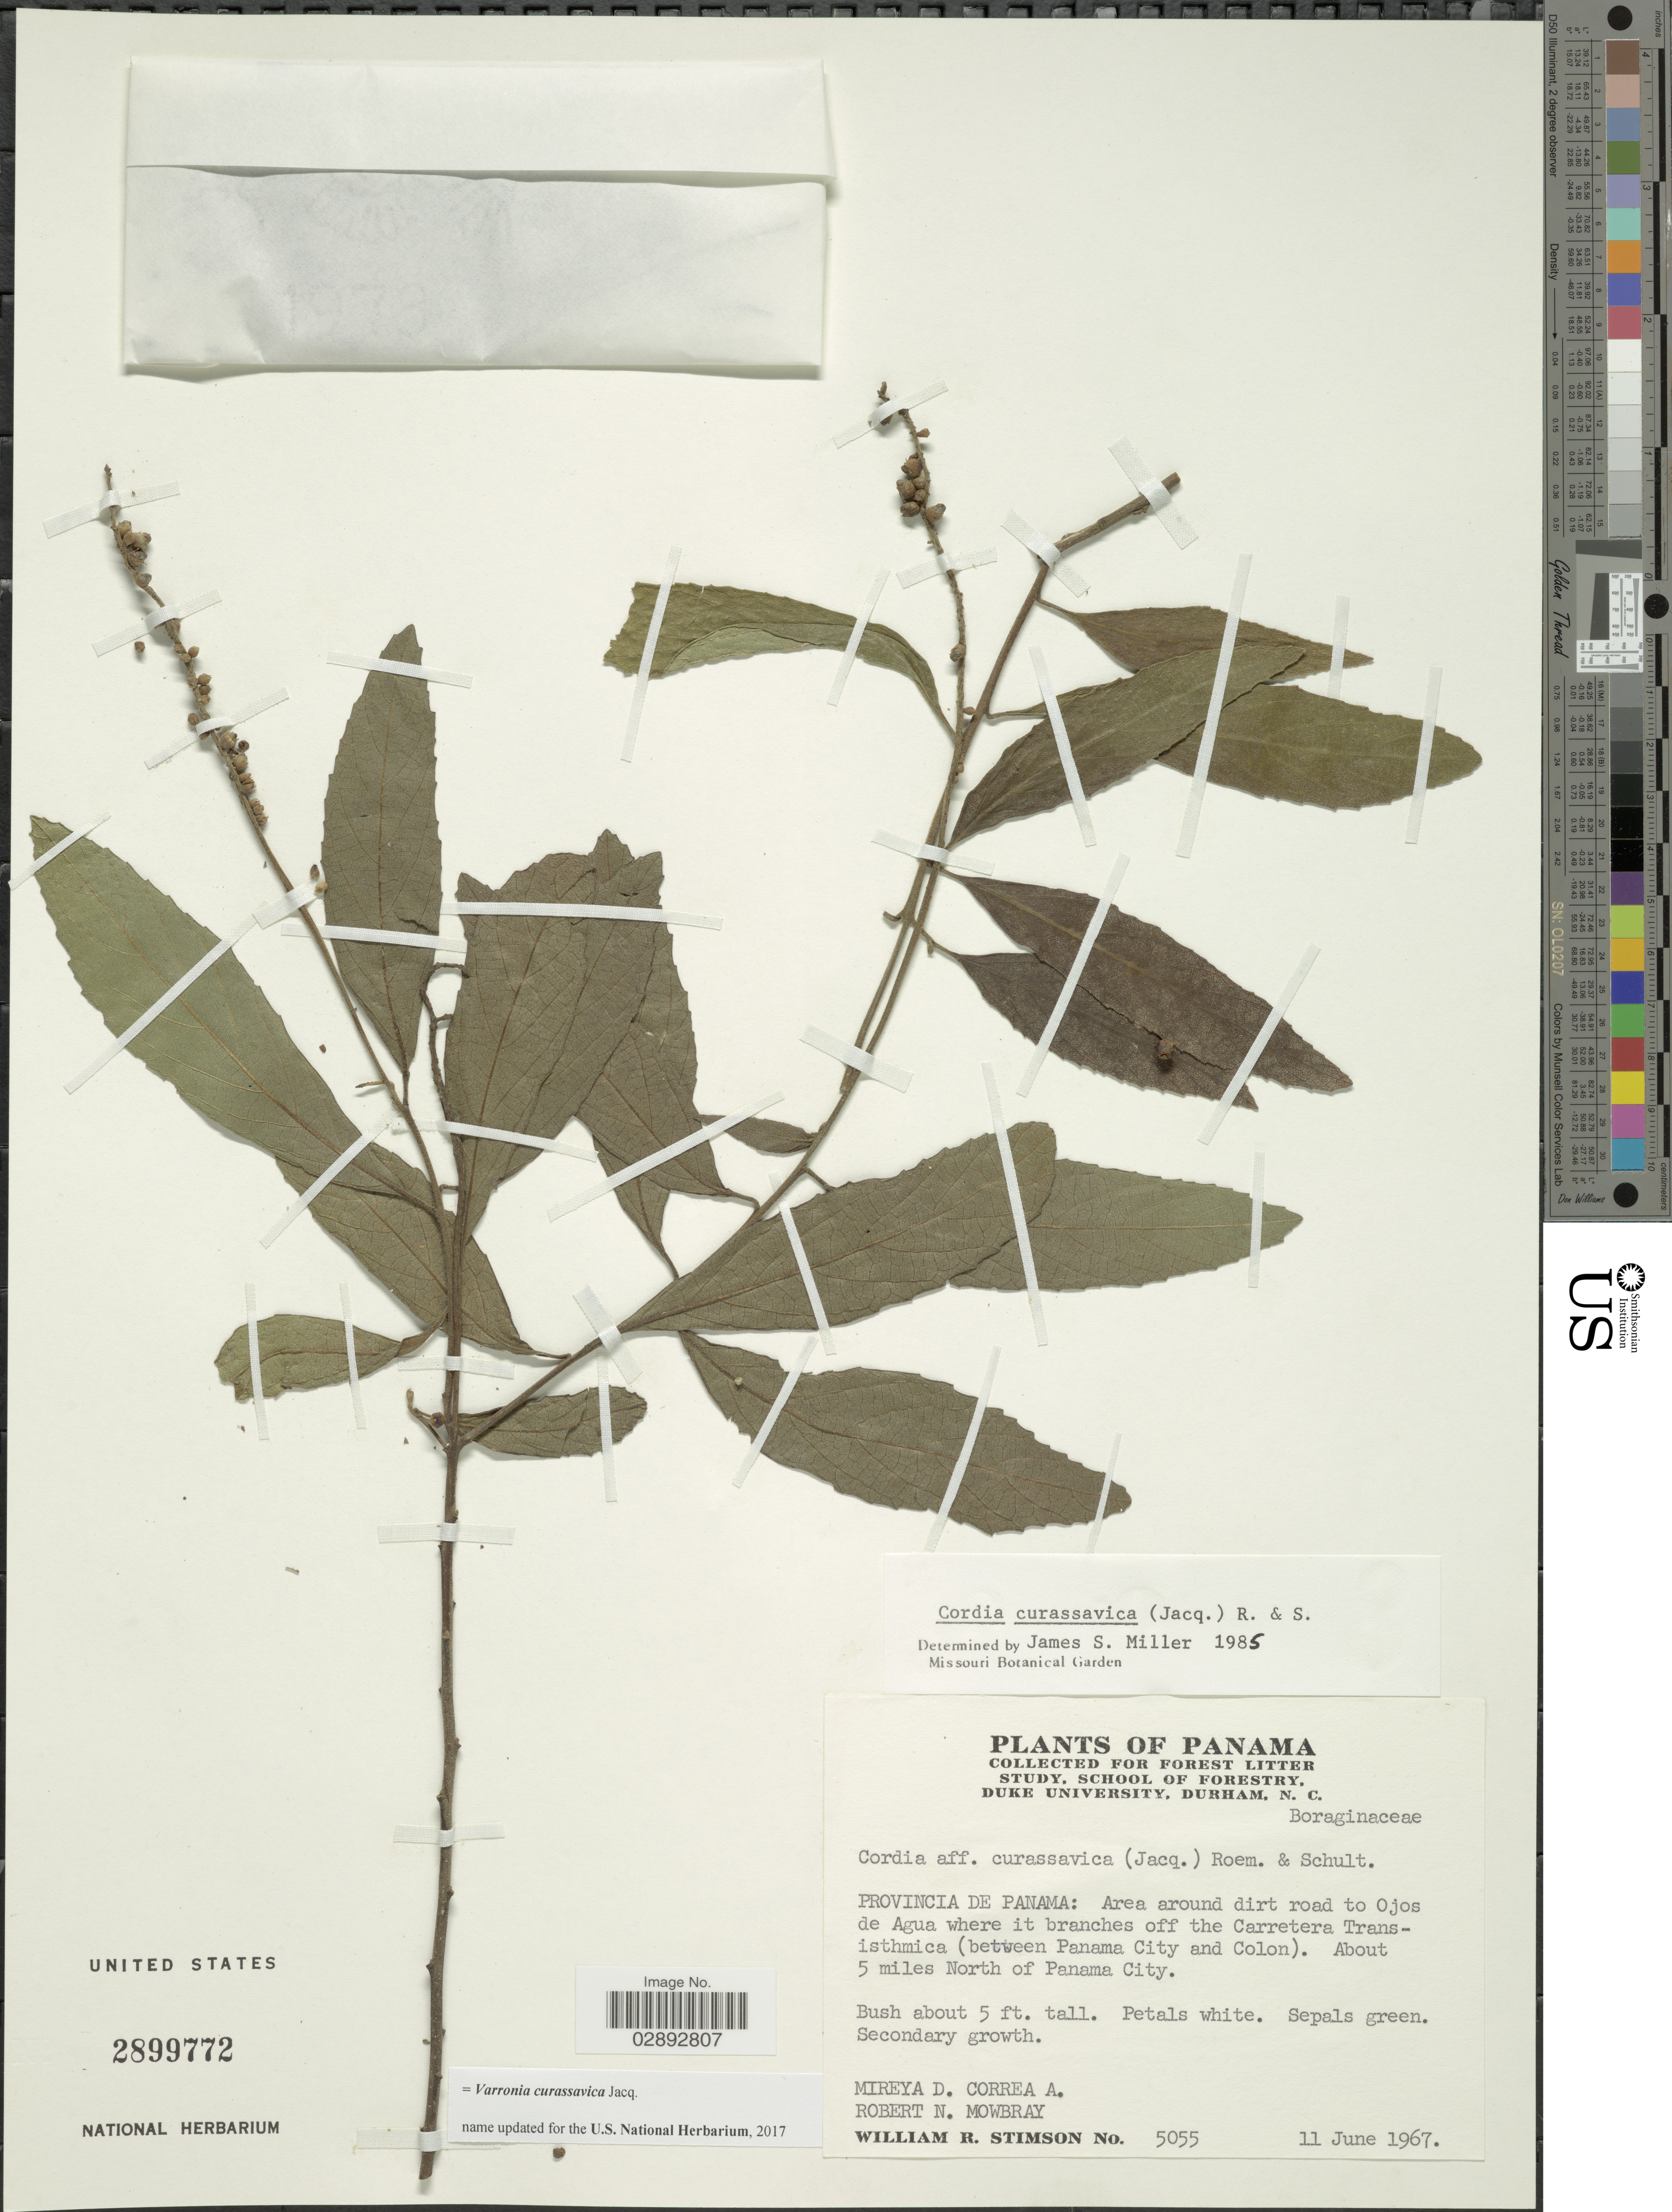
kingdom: Plantae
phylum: Tracheophyta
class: Magnoliopsida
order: Boraginales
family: Cordiaceae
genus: Varronia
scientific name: Varronia curassavica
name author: Jacq.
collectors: M. D. Corrêa-A., R. Mowbray & W. R. Stimson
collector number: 5055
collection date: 1967-06-11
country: Panama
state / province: Panamá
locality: Provincia de Panama: Area around dirt road to Ojos de Agua where it branches off the Carretera Transisthmica (between Panama City and Colon). About 5 miles North of Panama City.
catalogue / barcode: US 2899772